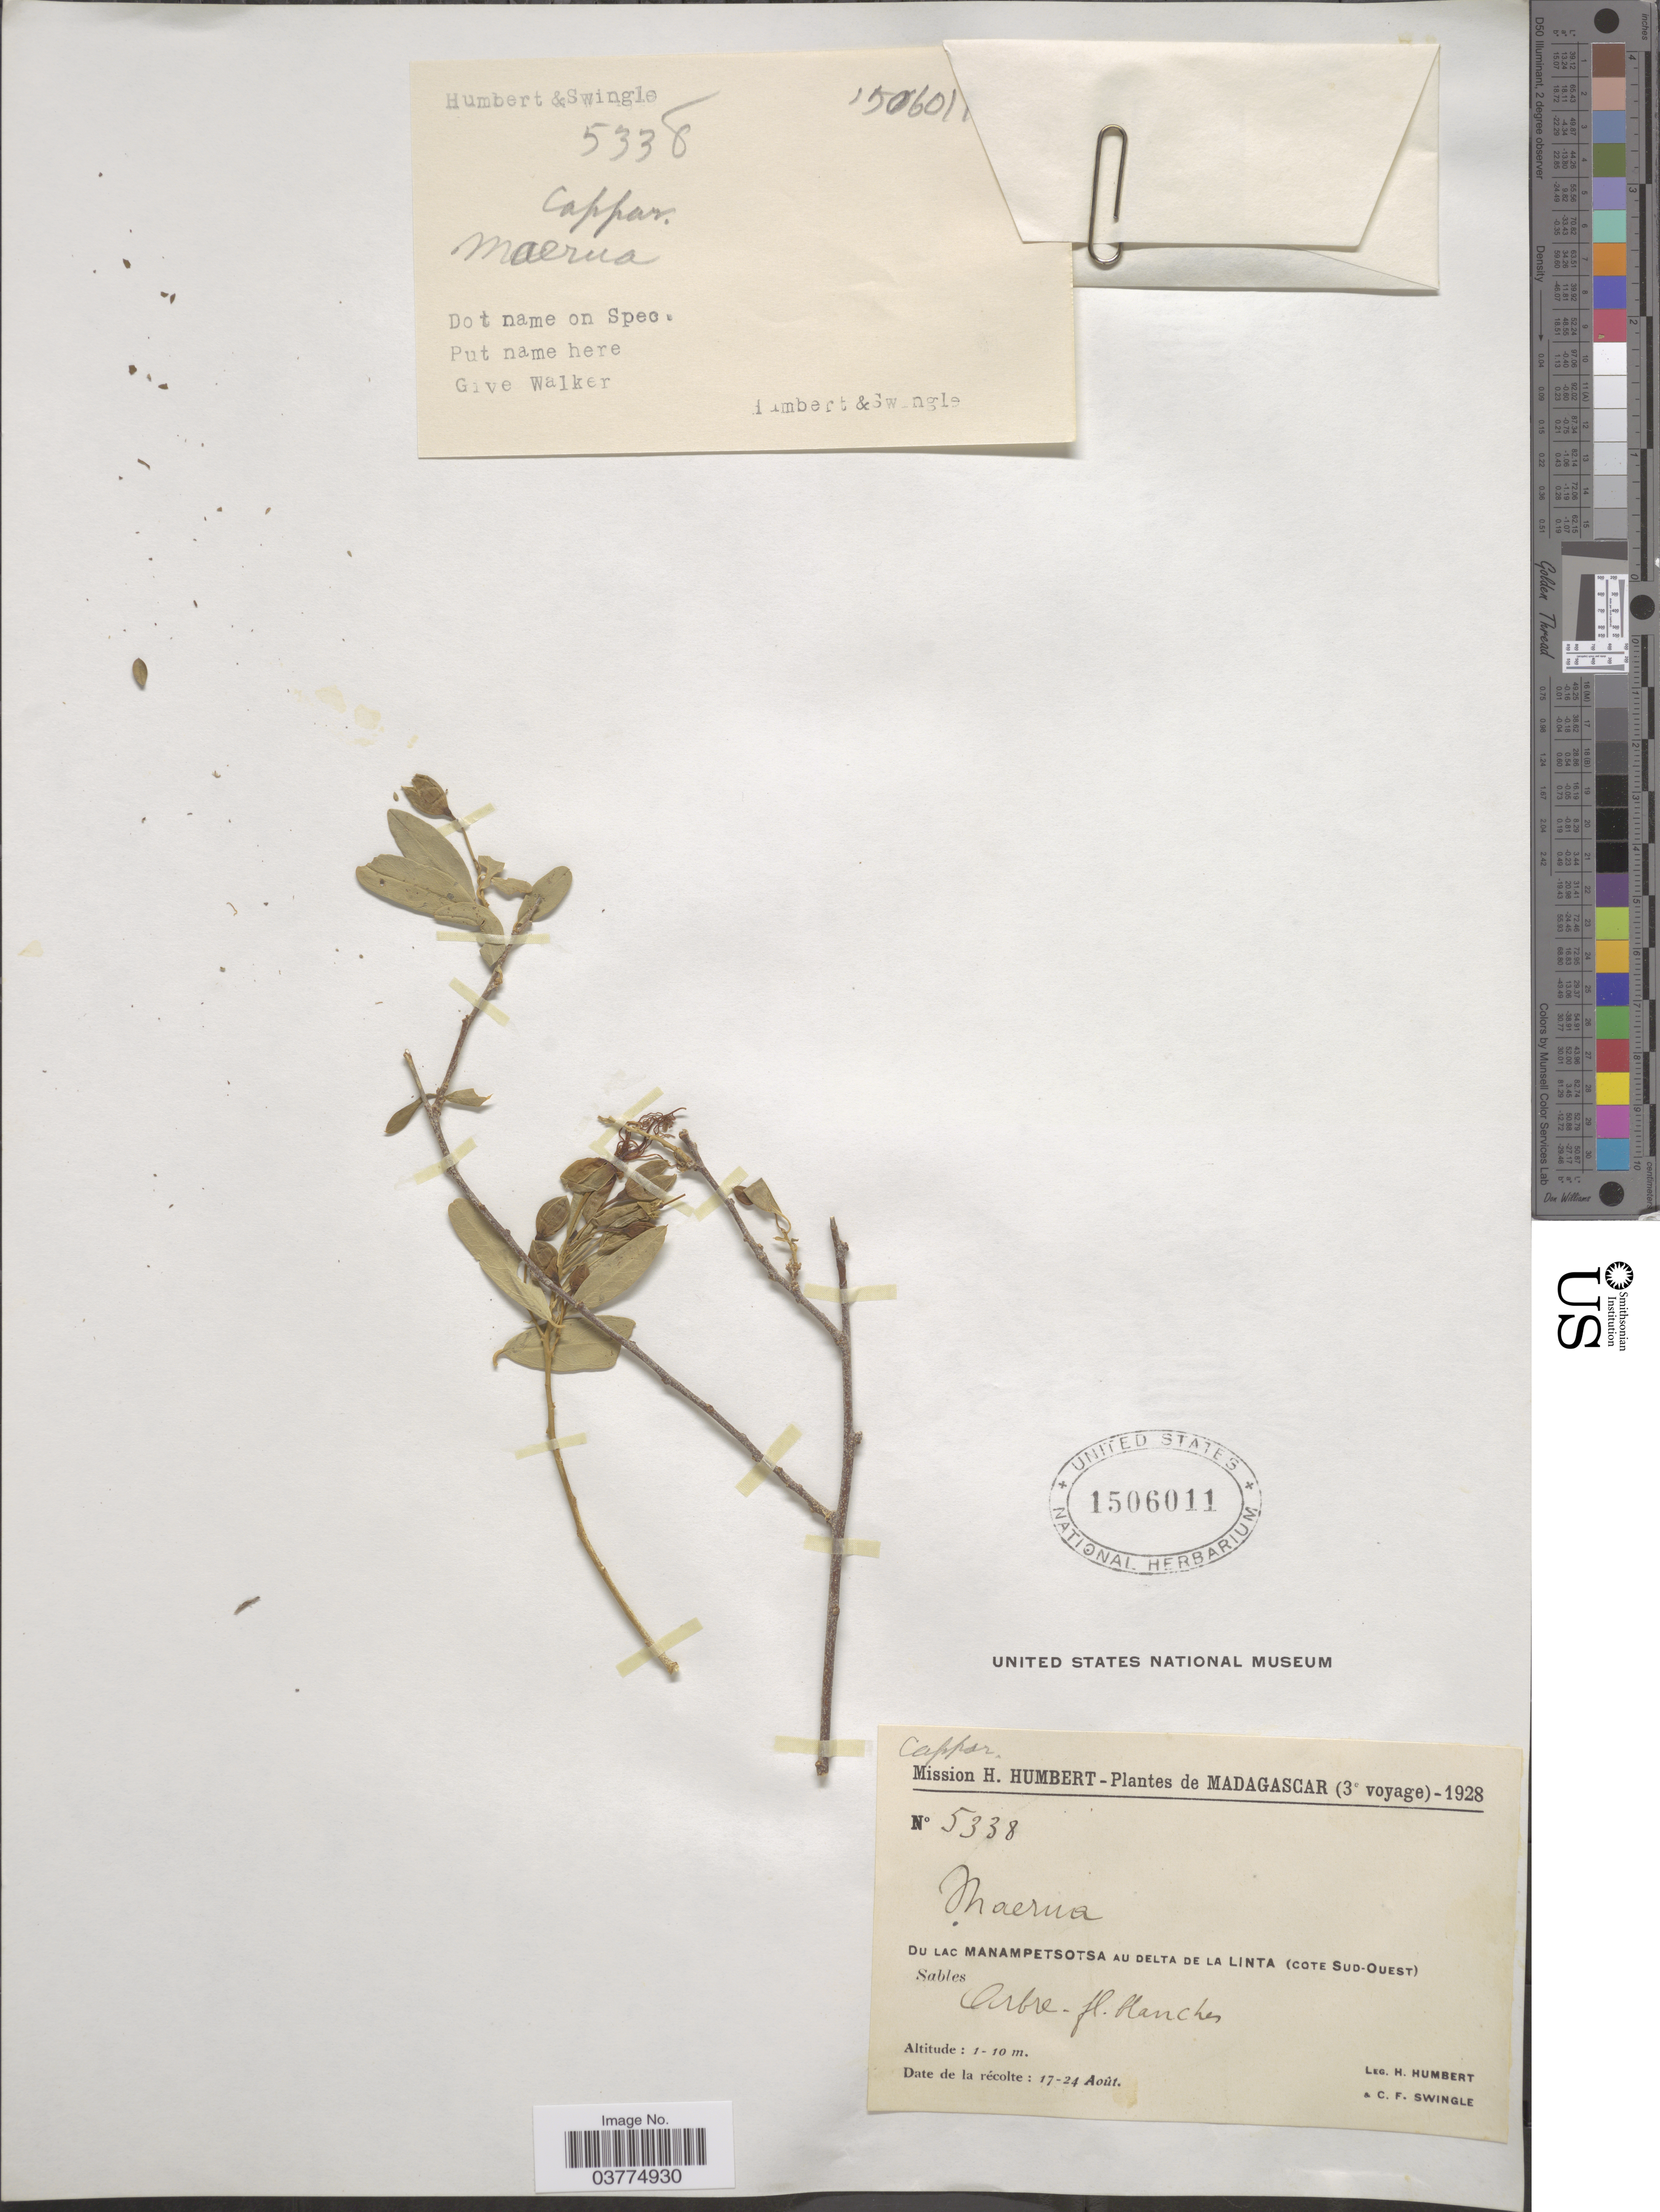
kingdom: Plantae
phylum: Tracheophyta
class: Magnoliopsida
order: Brassicales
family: Capparaceae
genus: Maerua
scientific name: Maerua sp.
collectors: H. Humbert & C. Swingle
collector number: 5338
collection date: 1928-08-17/1928-08-24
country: Madagascar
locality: Du Lac Manampetsotsa au delta de La Linta (Cote Sud-Ouest).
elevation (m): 1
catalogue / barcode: US 1506011